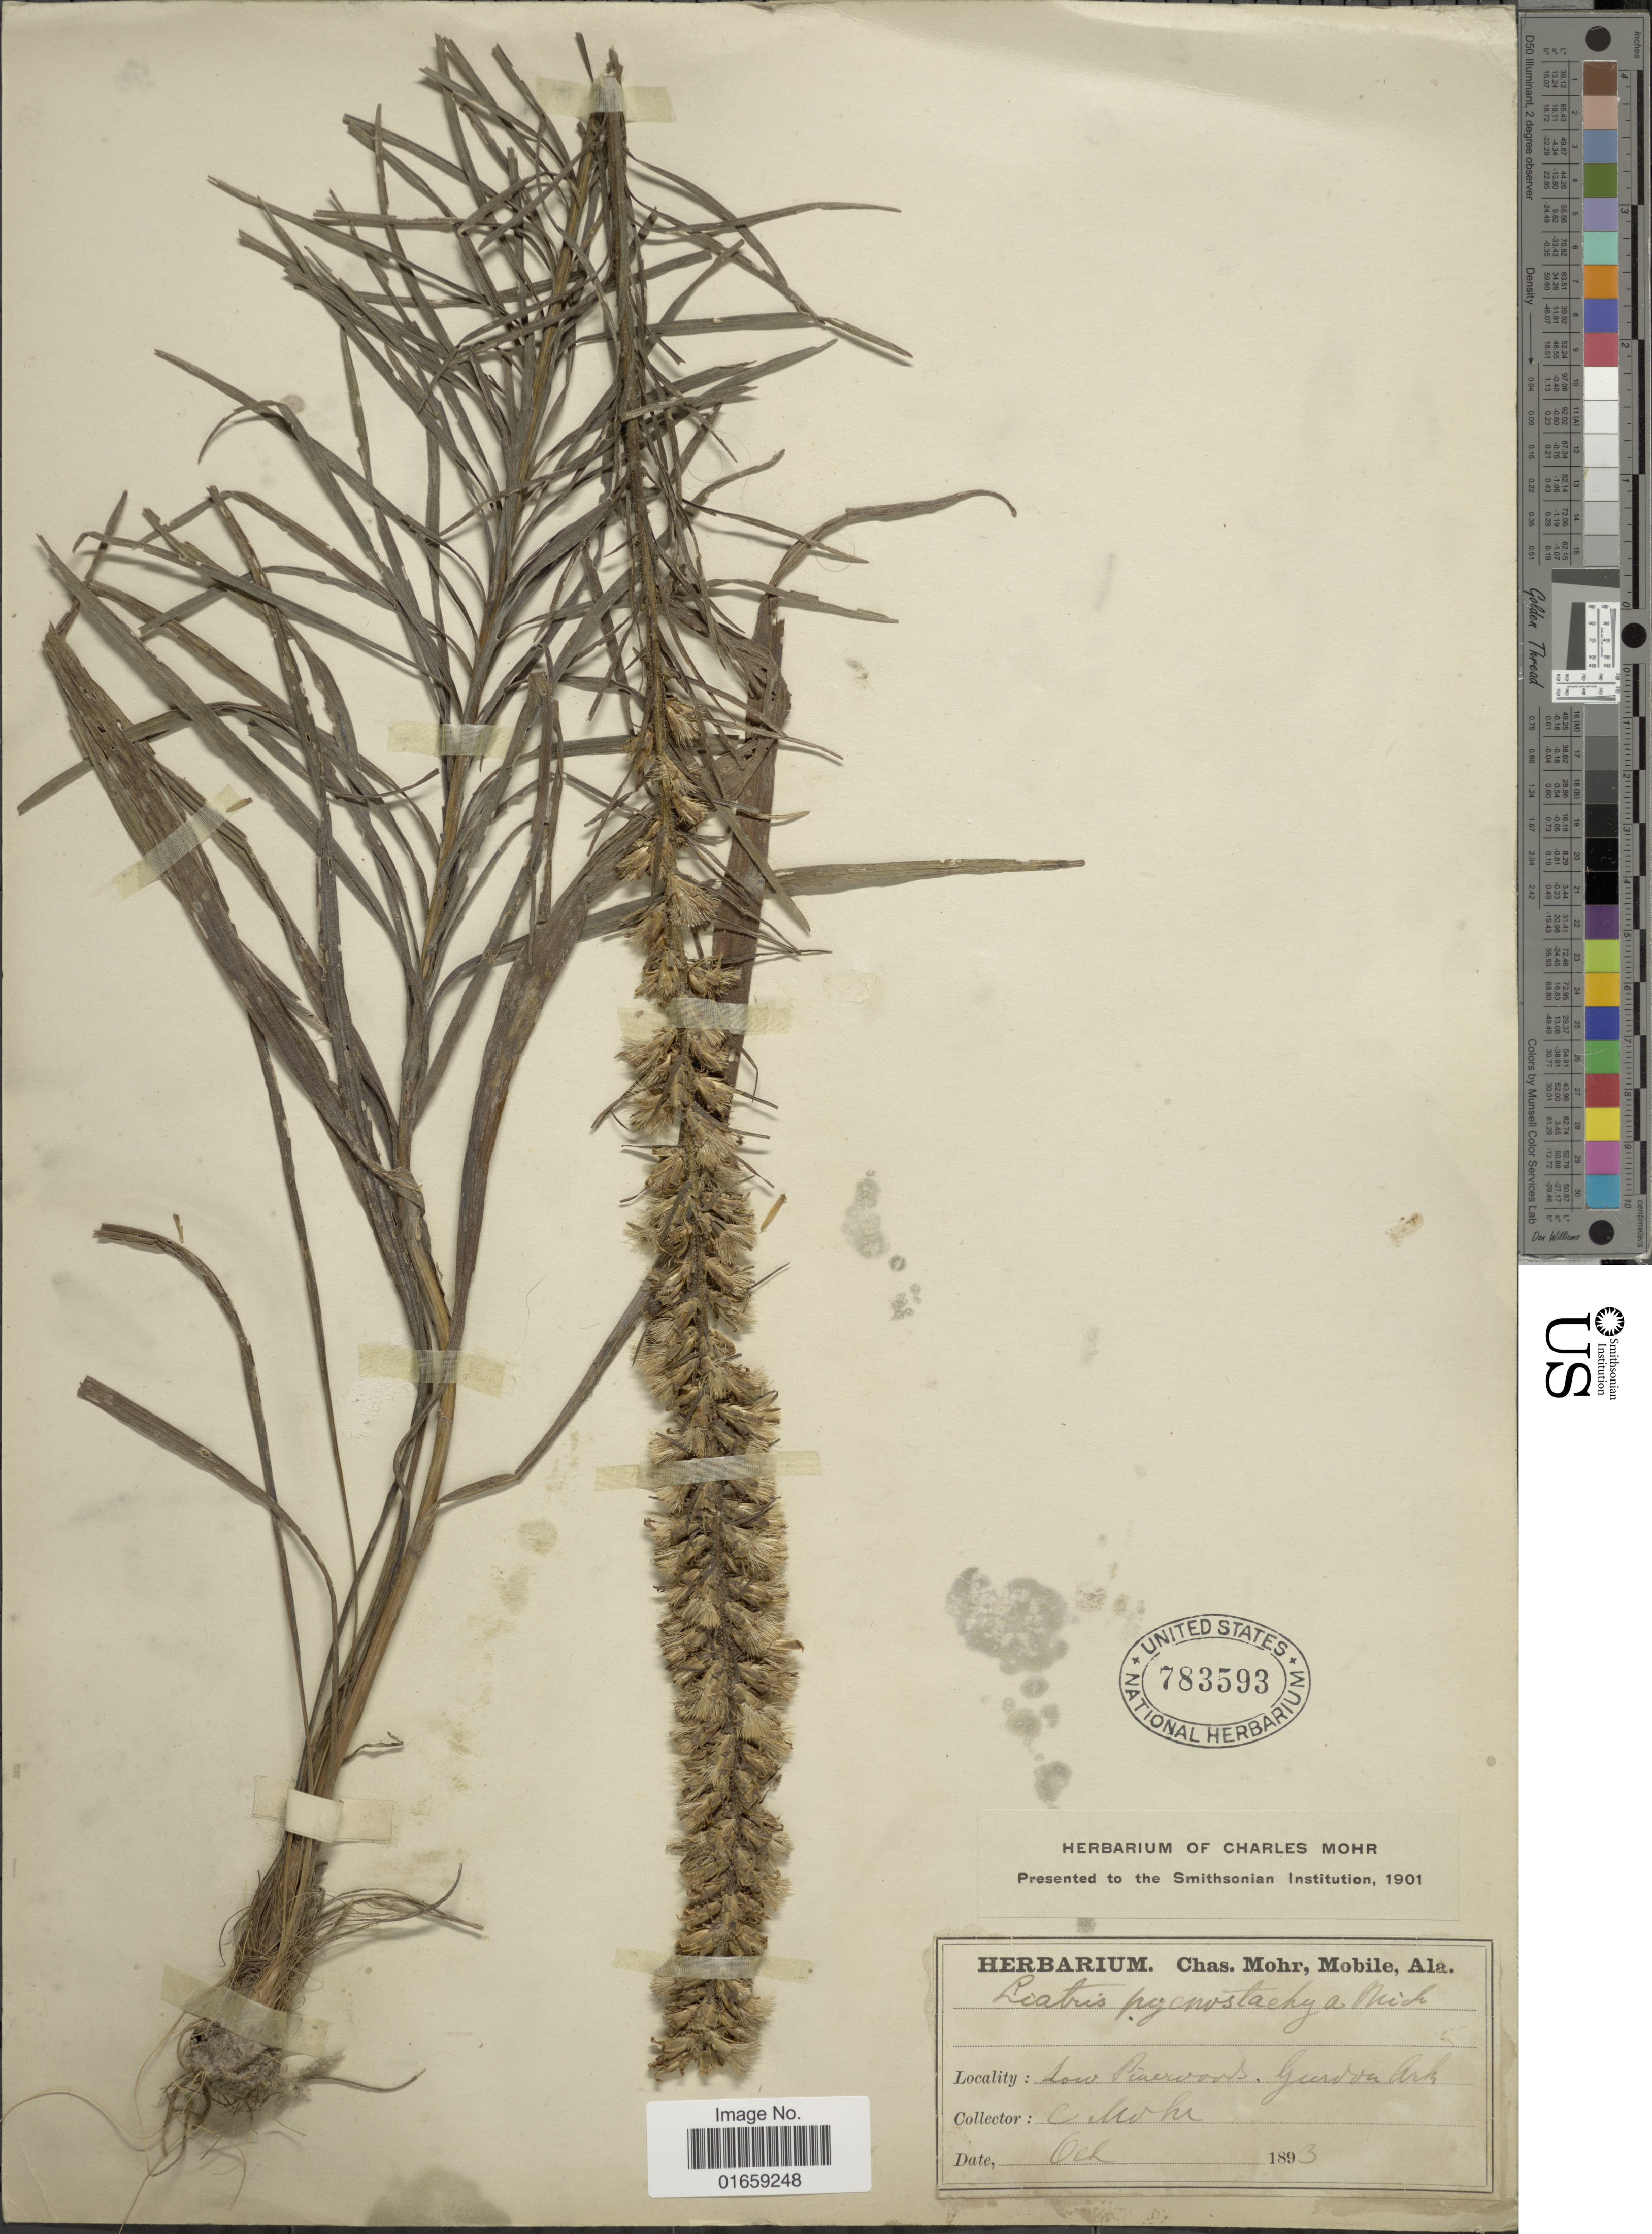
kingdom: Plantae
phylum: Tracheophyta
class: Magnoliopsida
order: Asterales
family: Asteraceae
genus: Liatris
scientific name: Liatris pycnostachya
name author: Michx.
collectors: Mohr, C. T. (herbarium)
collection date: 1893-10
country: United States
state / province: Arkansas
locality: Low Pinerwoods, Gurddal. Ark.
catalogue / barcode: US 783593